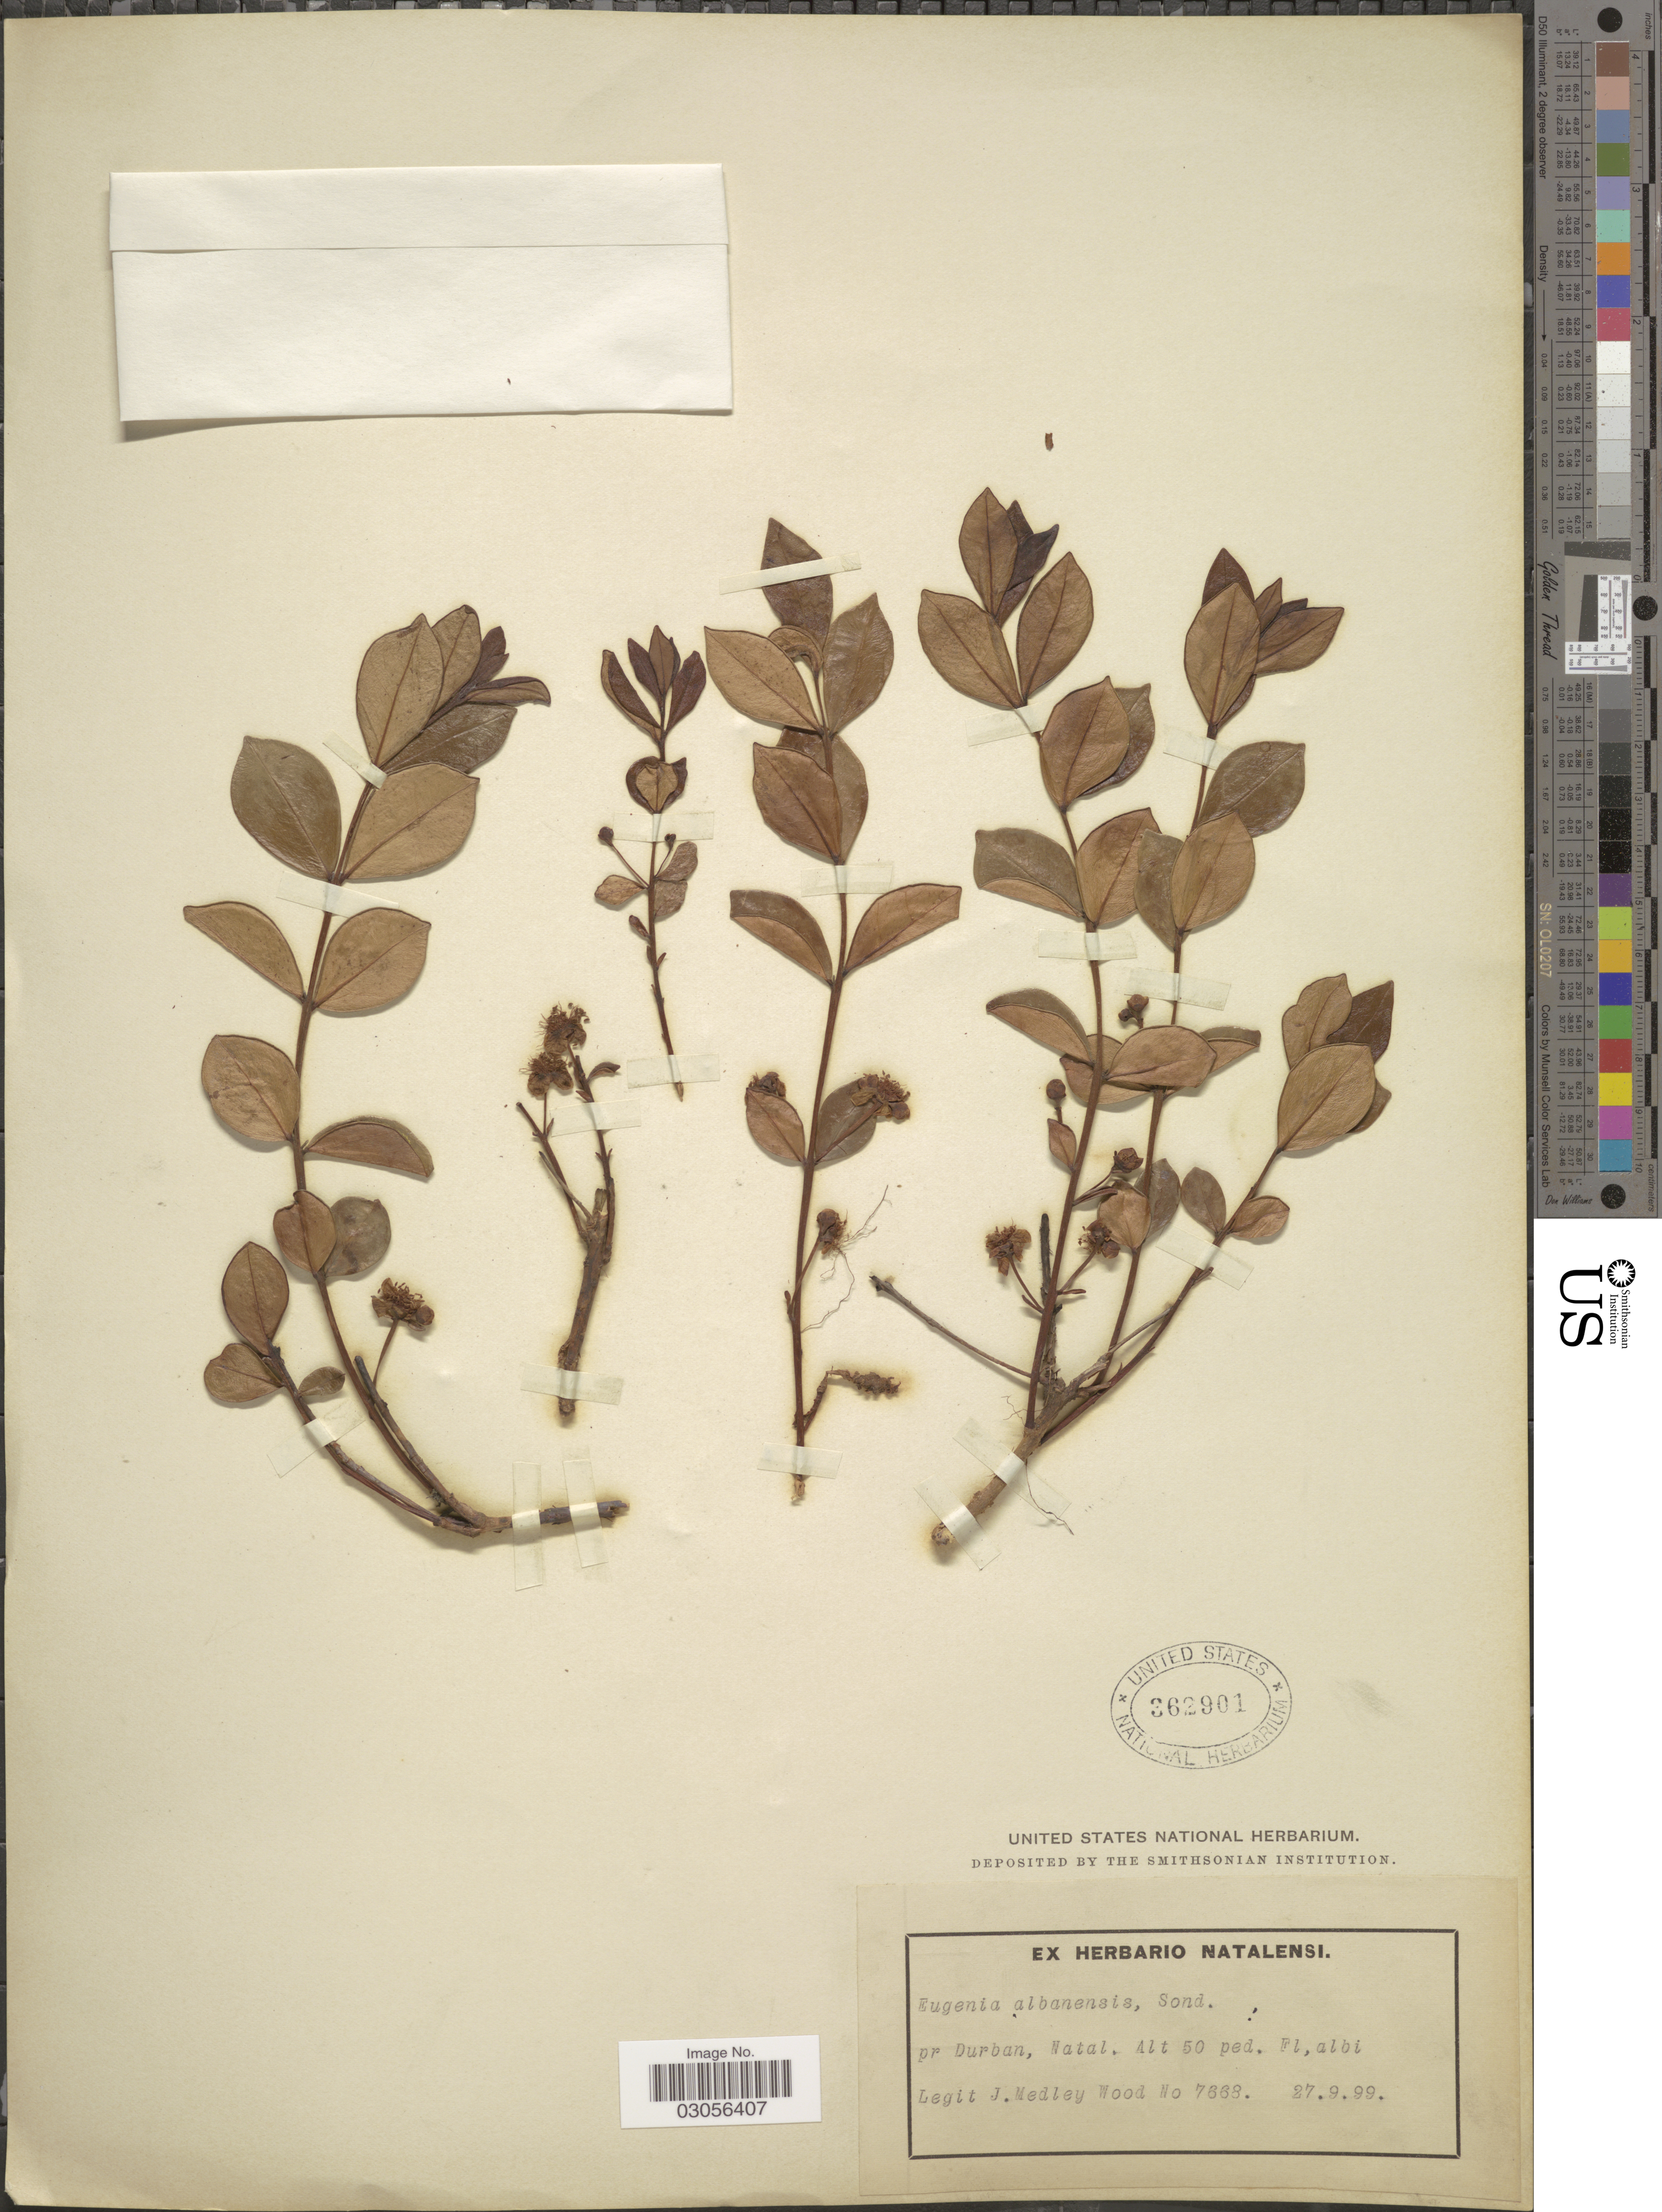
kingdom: Plantae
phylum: Tracheophyta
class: Magnoliopsida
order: Myrtales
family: Myrtaceae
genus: Eugenia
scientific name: Eugenia albanensis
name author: Sond.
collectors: J. M. Wood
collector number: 7668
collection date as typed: Transcribed d/m/y: 27/9/99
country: South Africa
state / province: KwaZulu-Natal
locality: Pr Durban, Natal.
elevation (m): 15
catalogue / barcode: US 362901